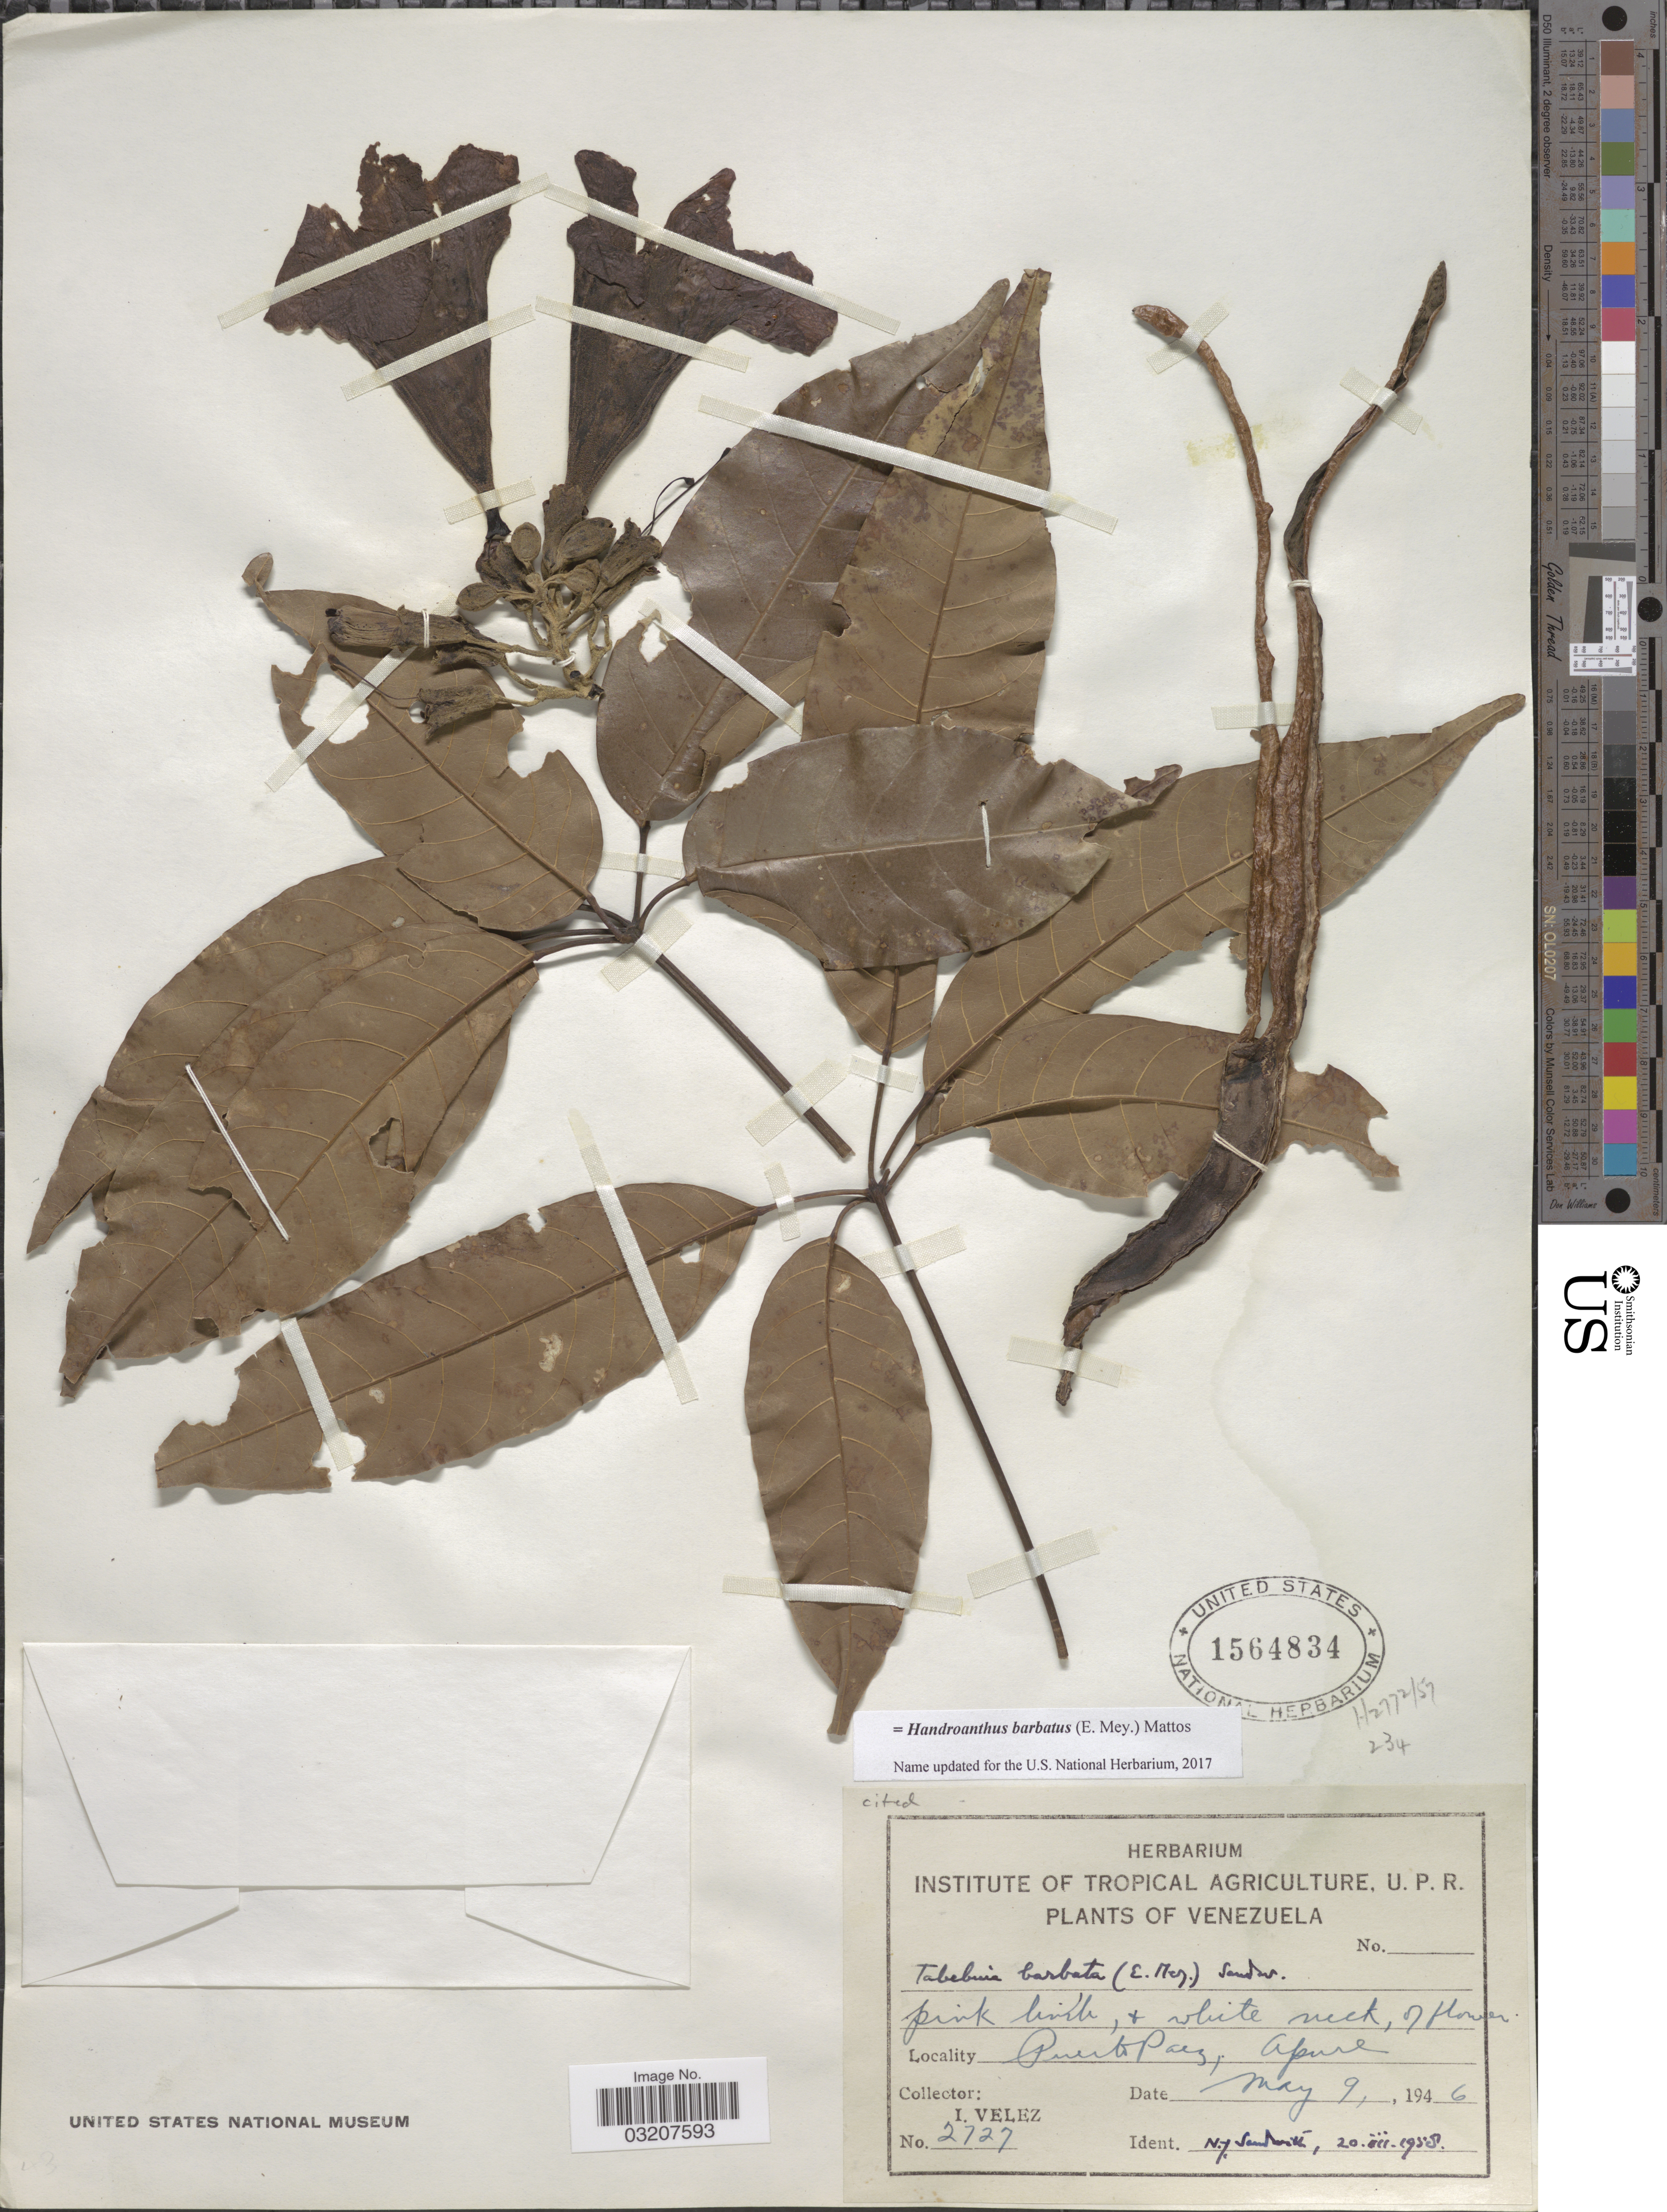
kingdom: Plantae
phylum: Tracheophyta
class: Magnoliopsida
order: Lamiales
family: Bignoniaceae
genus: Handroanthus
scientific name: Handroanthus barbatus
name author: (E. Mey.) Mattos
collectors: I. Velez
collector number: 2727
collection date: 1946-05-09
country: Venezuela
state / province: Apure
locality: Puerto Paez.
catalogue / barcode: US 1564834